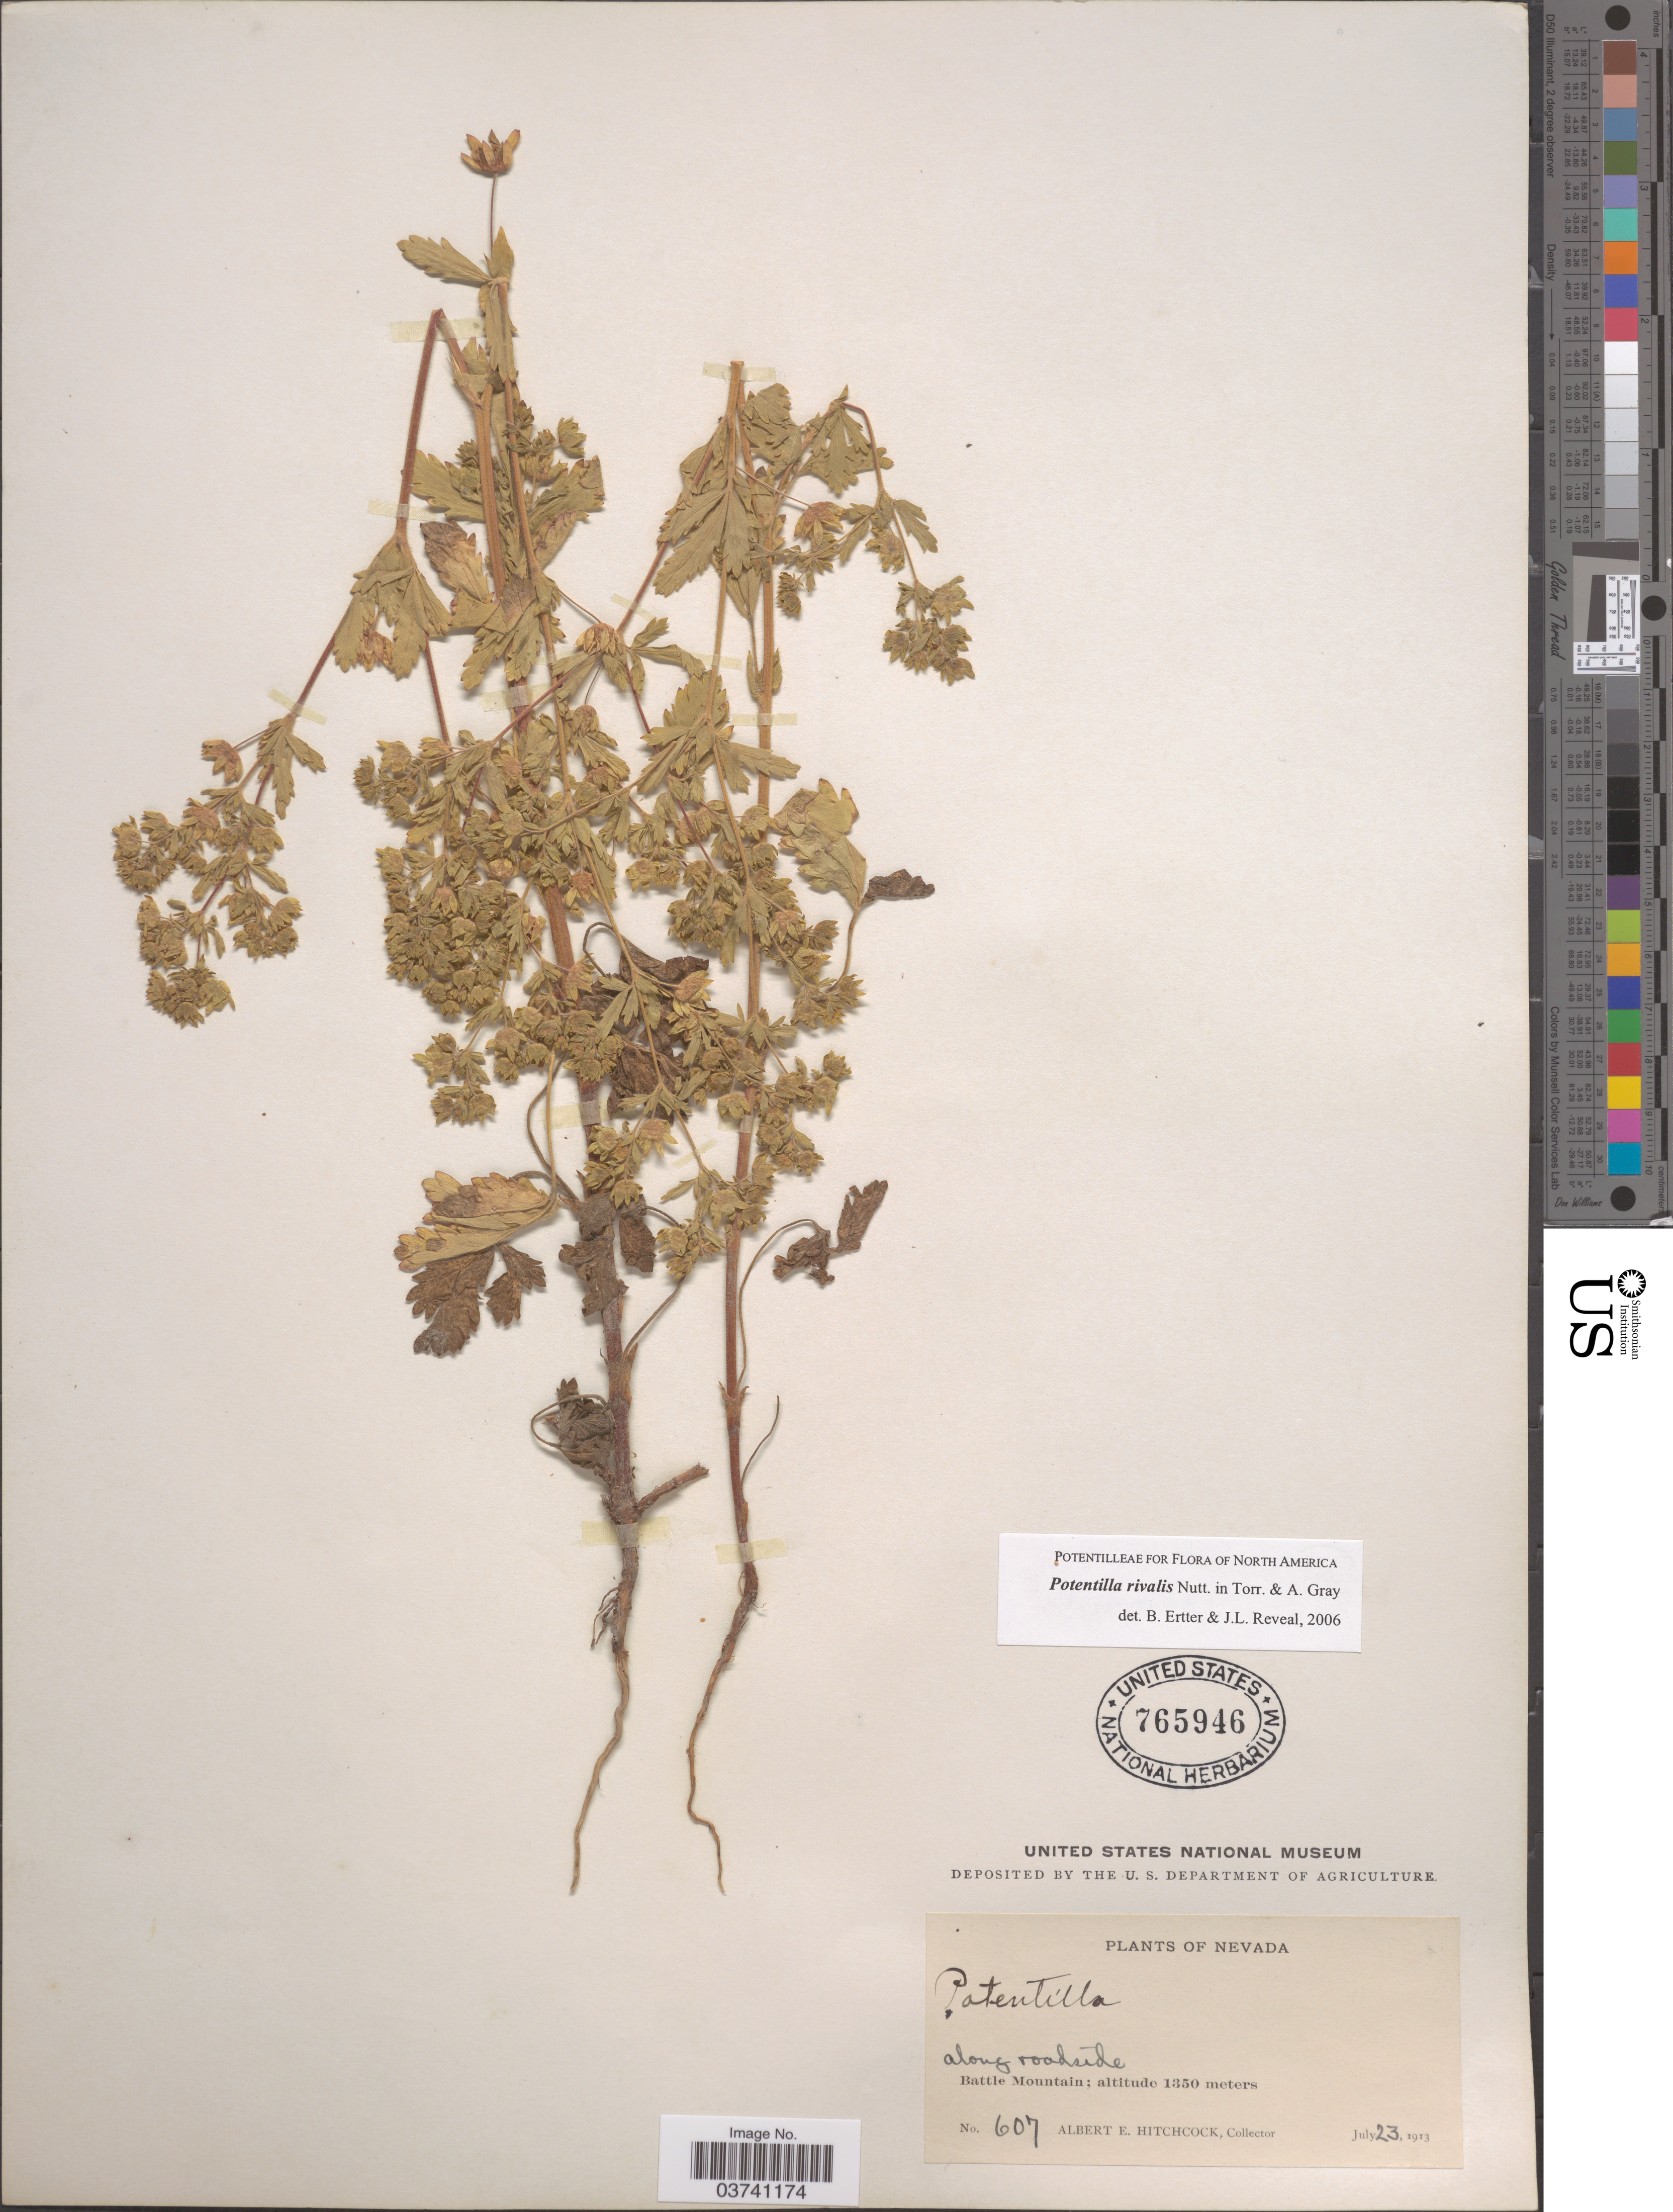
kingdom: Plantae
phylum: Tracheophyta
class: Magnoliopsida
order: Rosales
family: Rosaceae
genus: Potentilla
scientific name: Potentilla rivalis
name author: Nutt.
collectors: A. Hitchcock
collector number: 607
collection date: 1913-07-23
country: United States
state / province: Nevada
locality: Battle Mountain.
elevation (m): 1350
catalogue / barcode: US 765946